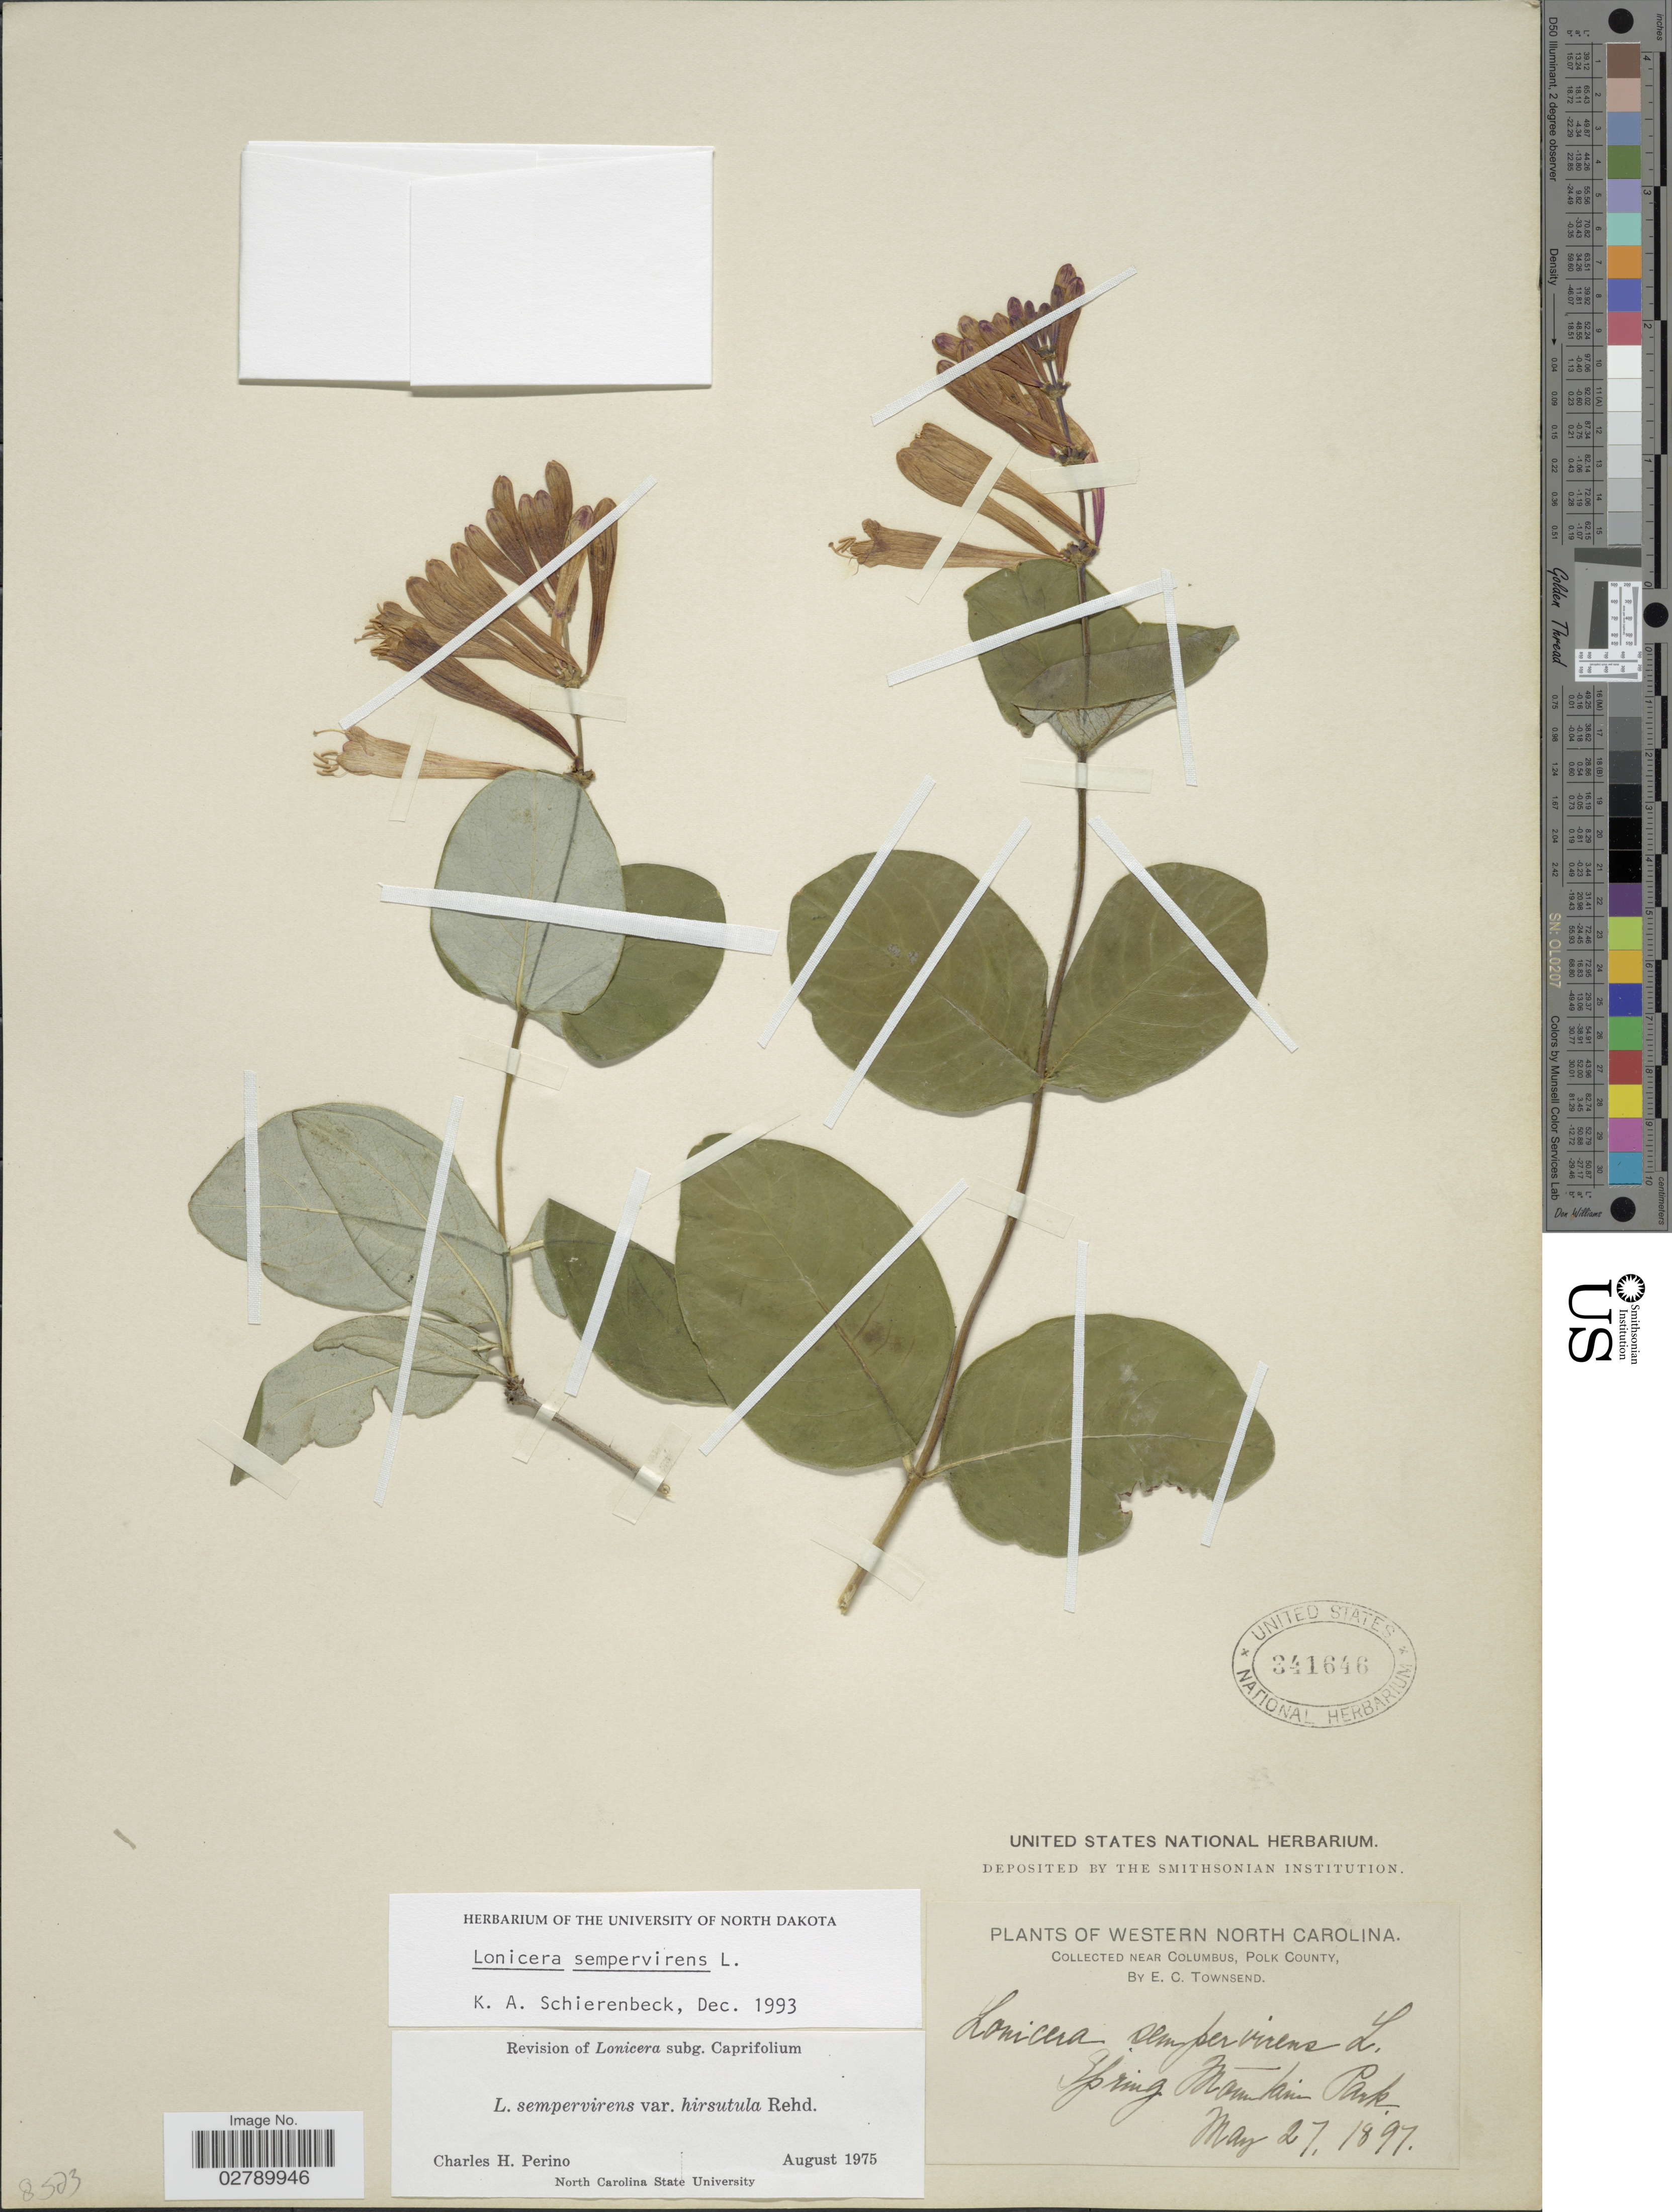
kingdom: Plantae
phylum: Tracheophyta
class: Magnoliopsida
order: Dipsacales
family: Caprifoliaceae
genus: Lonicera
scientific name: Lonicera sempervirens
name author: L.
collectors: E. C. Townsend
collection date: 1897-05-27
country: United States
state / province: North Carolina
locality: Western North Carolina. Near Columbus, Polk County. Spring Mountain Park.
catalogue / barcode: US 341646